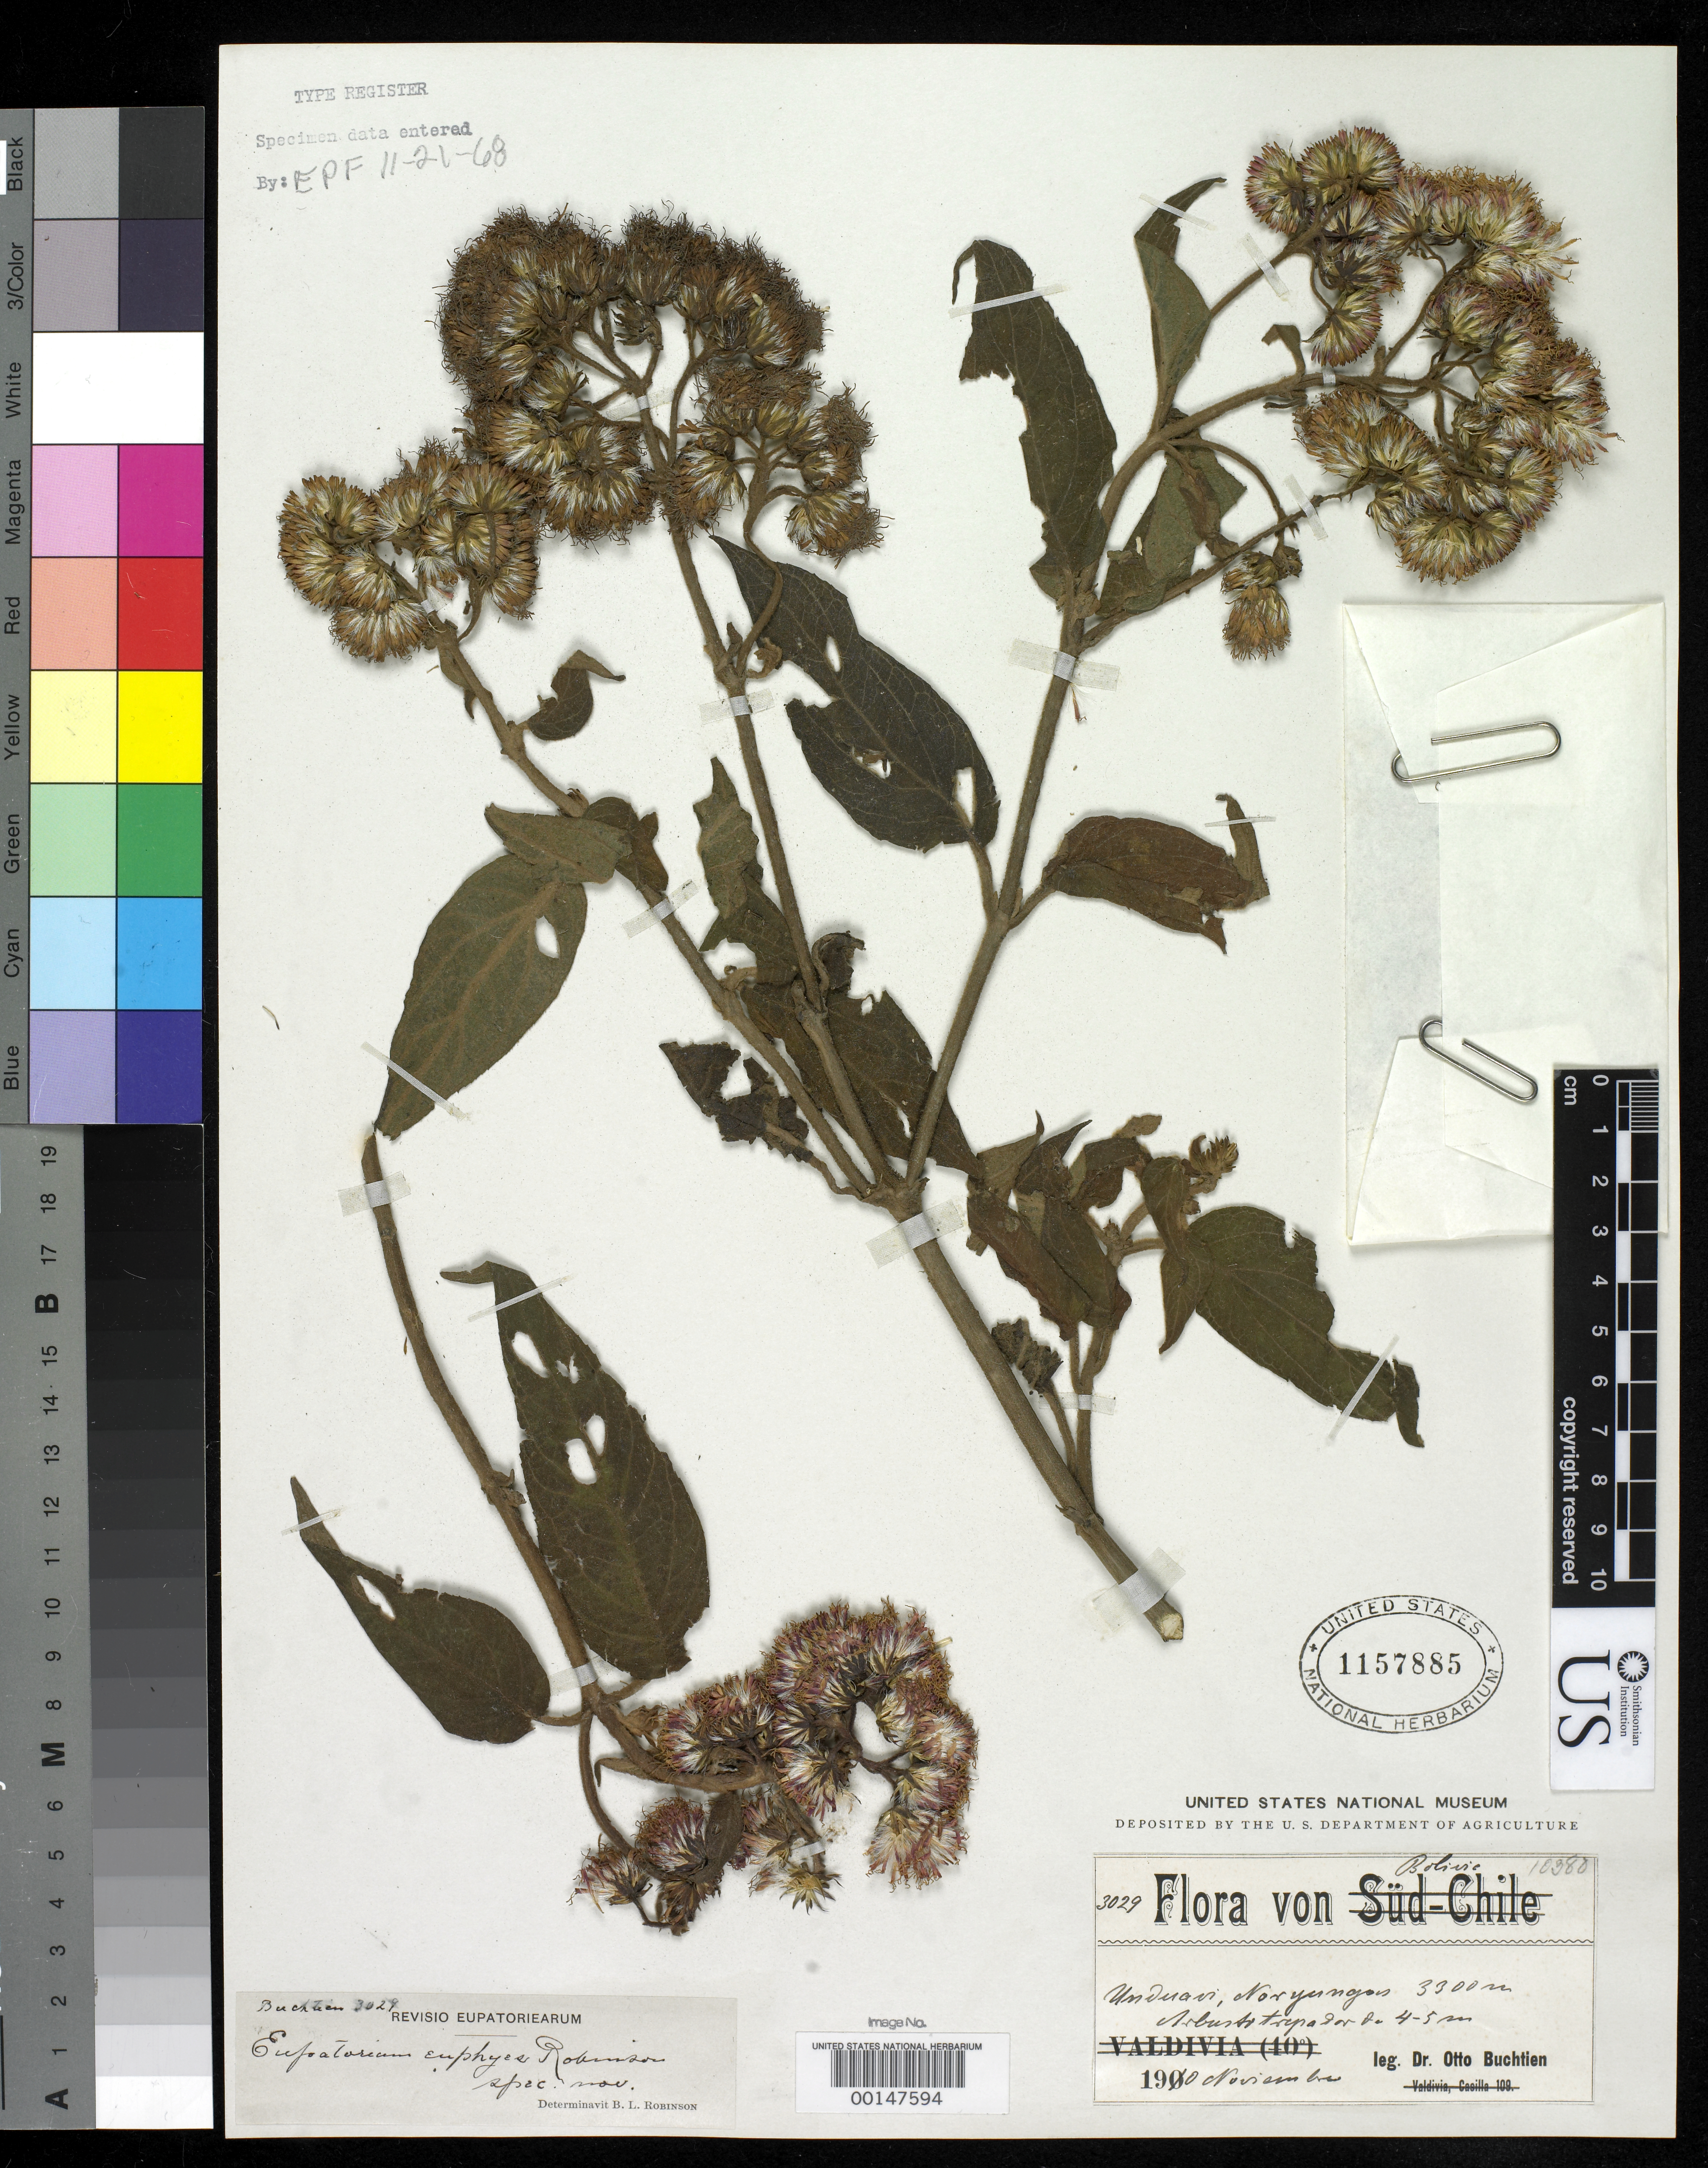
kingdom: Plantae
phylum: Tracheophyta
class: Magnoliopsida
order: Asterales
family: Asteraceae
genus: Eupatorium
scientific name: Eupatorium euphyes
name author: B.L. Rob.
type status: Type Collection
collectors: O. Buchtien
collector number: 3029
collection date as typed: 1900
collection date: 1900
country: Bolivia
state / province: La Paz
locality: Unduavi.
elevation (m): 3300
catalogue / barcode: US 1157885